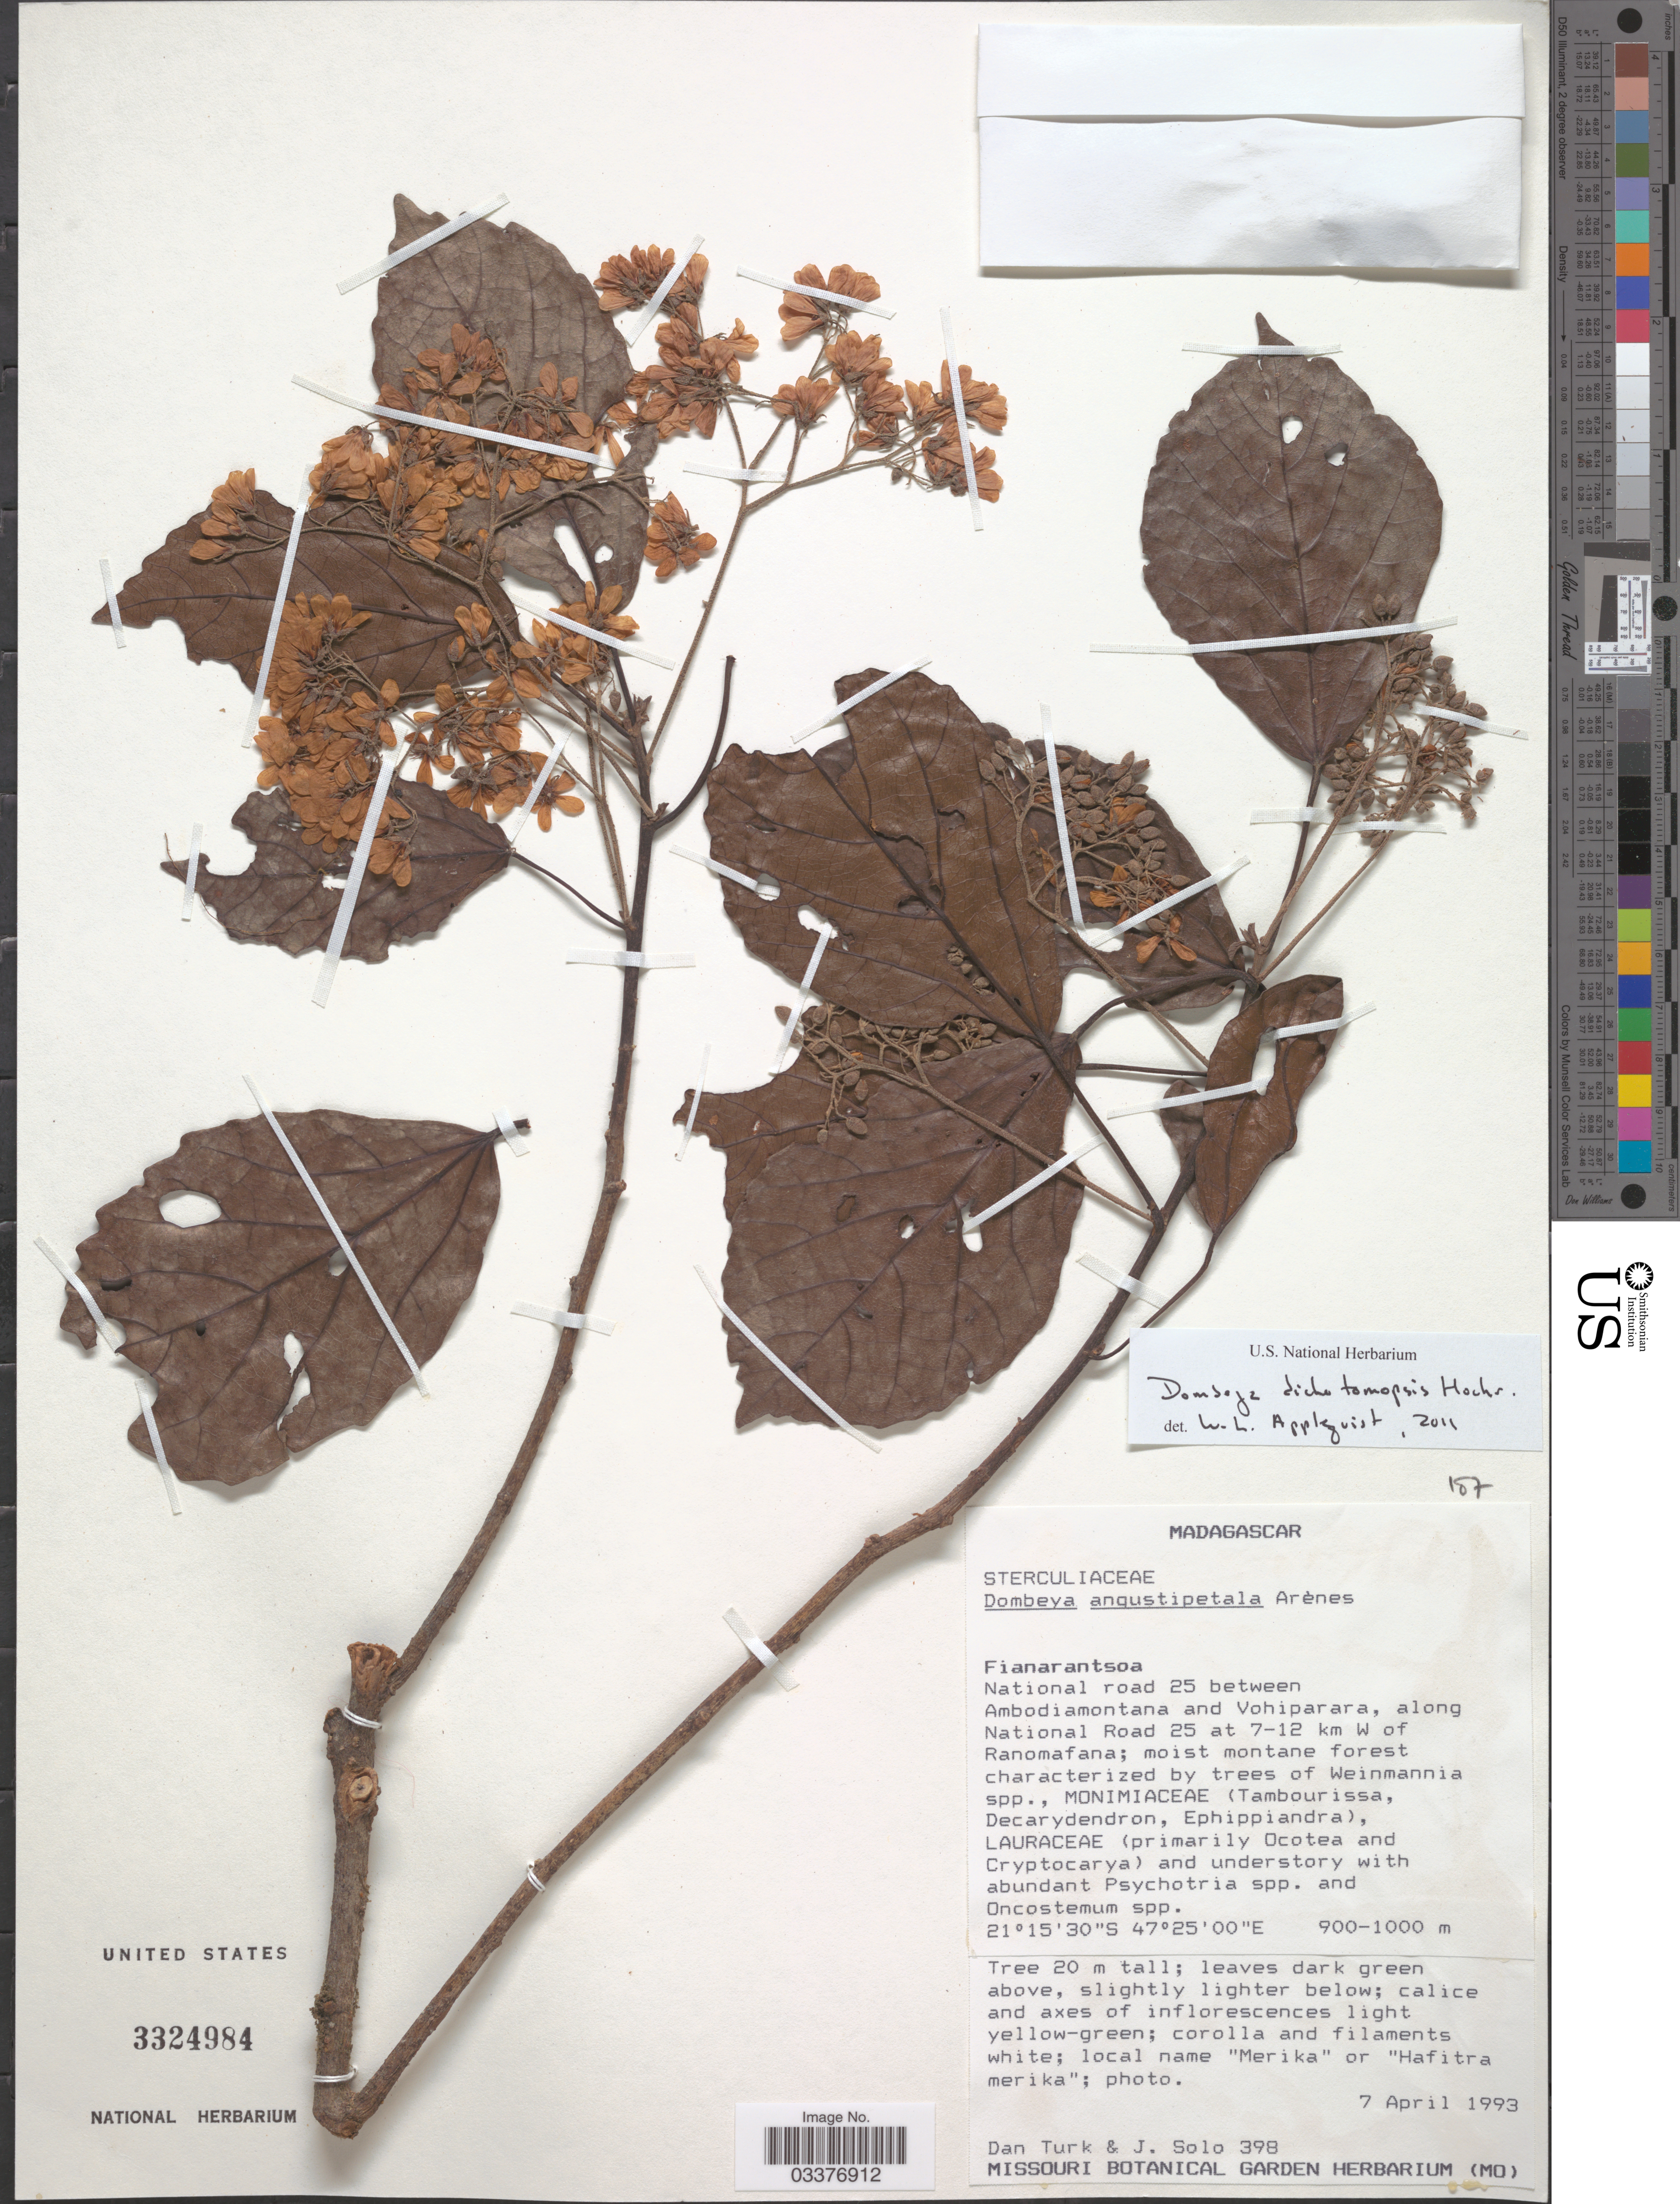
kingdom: Plantae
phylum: Tracheophyta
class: Magnoliopsida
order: Malvales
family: Malvaceae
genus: Dombeya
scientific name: Dombeya dichotomopsis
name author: Hochr.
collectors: D. Turk & J. Solo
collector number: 398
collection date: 1993-04-07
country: Madagascar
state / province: Vatovavy Fitovinany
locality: National road 25 between Ambodiamontana and Vohiparara, along National Road 25 at 7-12 km W of Ranomafana.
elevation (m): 900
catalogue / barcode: US 3324984